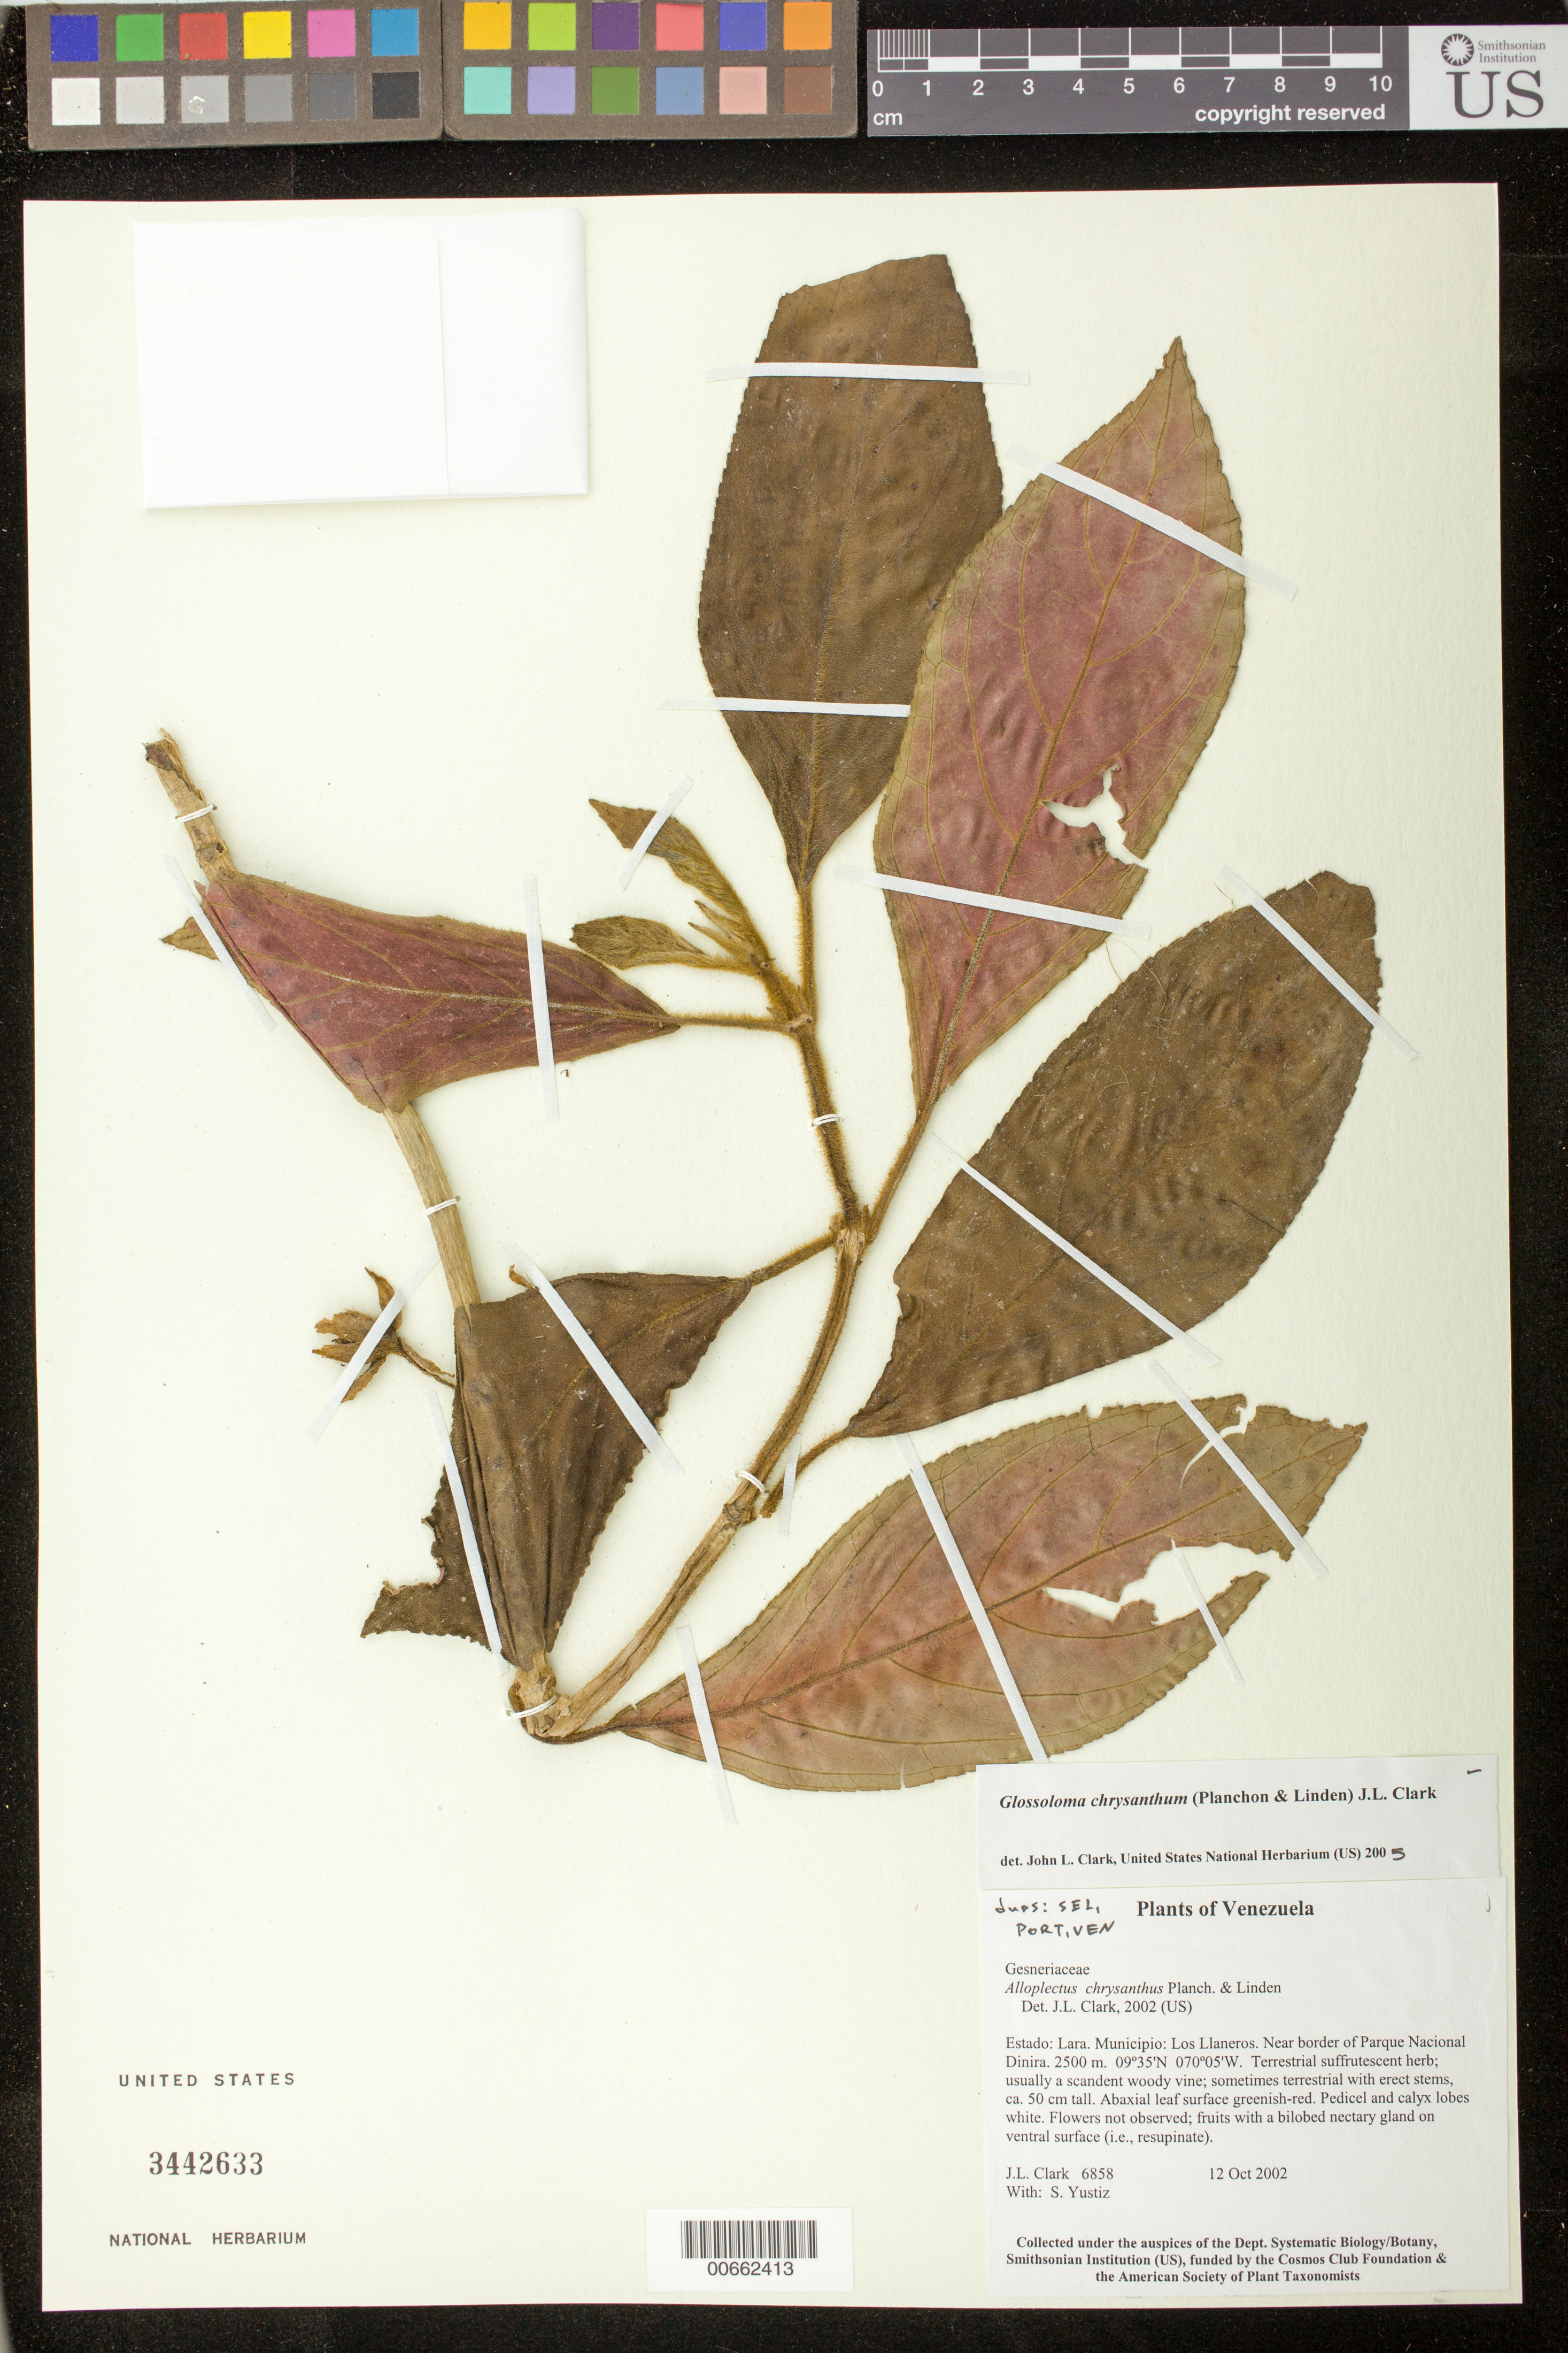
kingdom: Plantae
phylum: Tracheophyta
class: Magnoliopsida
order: Lamiales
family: Gesneriaceae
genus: Glossoloma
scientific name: Glossoloma chrysanthum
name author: (Planch. & Linden) J.L. Clark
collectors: J. L. Clark & S. Yustiz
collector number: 6858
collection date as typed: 12 Oct 2002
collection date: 2002-10-12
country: Venezuela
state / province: Lara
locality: Los Llaneros: Near border of Parque Nacional Dinira.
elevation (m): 2500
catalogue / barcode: US 3442633